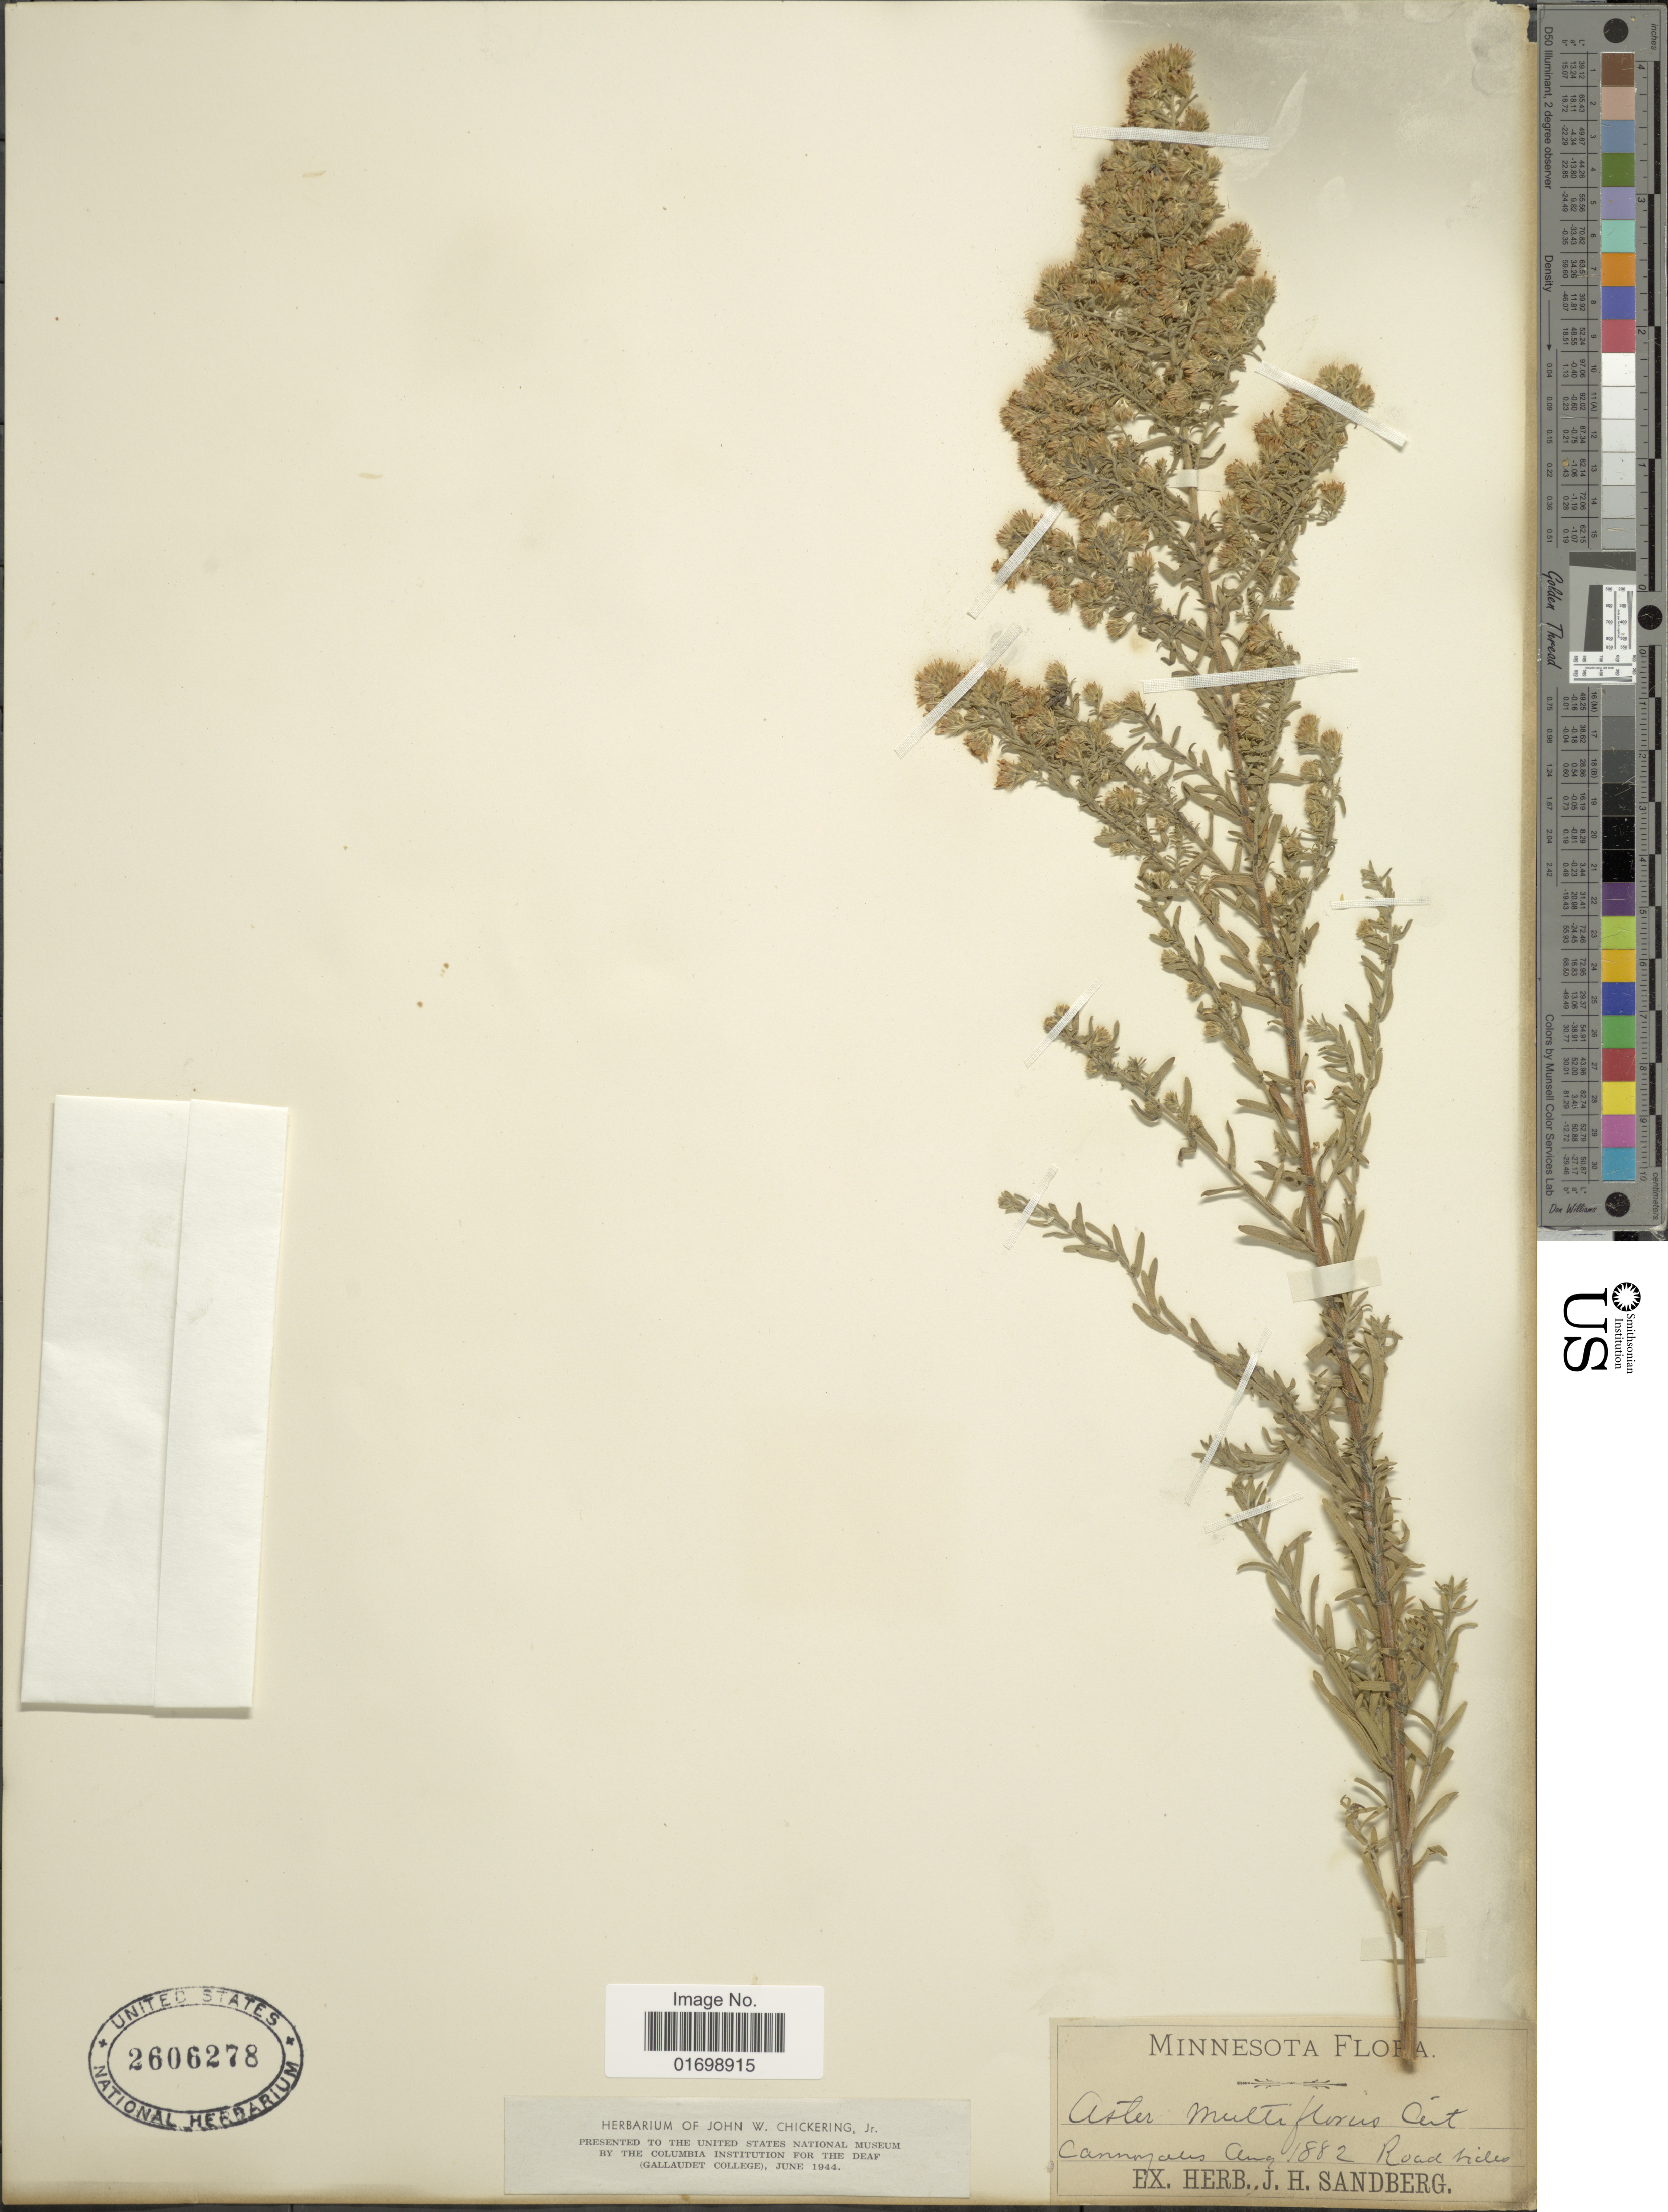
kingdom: Plantae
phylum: Tracheophyta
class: Magnoliopsida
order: Asterales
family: Asteraceae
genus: Symphyotrichum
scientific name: Symphyotrichum ericoides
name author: (L.) G.L. Nesom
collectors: ex. herb. J. H. Sandberg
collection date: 1882-08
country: United States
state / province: Minnesota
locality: Canyons, Road sides.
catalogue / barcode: US 2606278